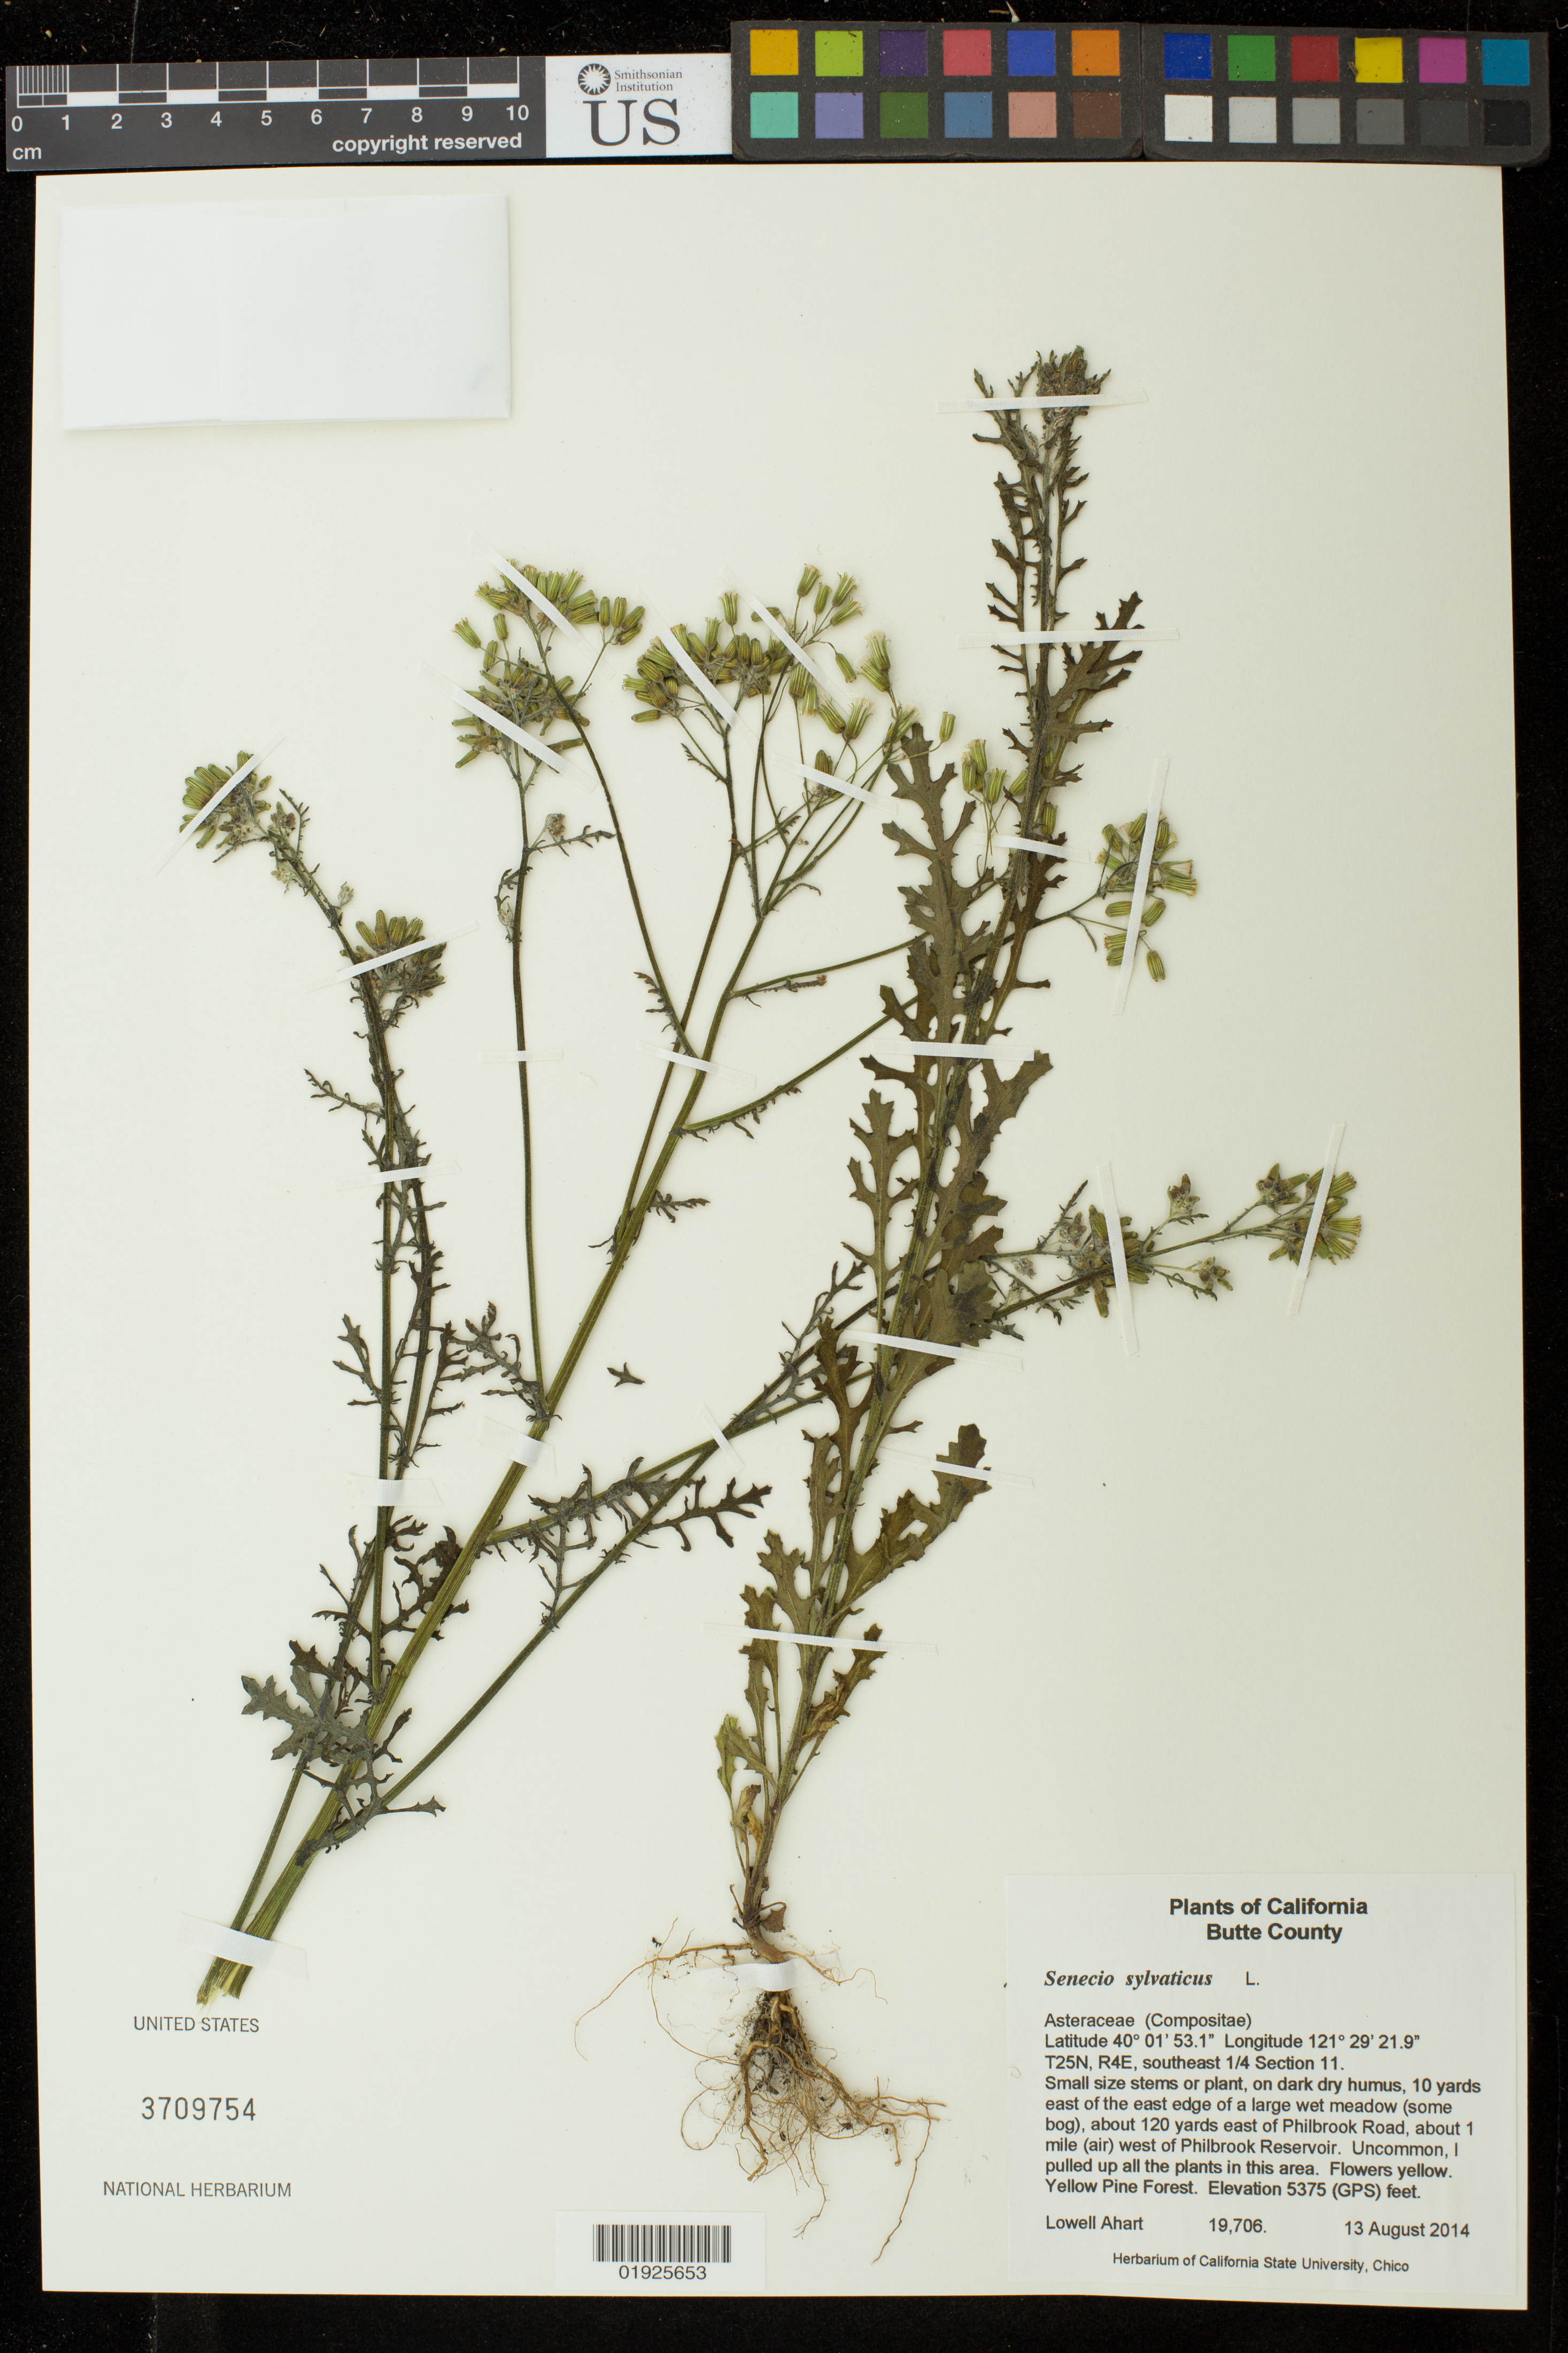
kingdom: Plantae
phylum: Tracheophyta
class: Magnoliopsida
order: Asterales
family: Asteraceae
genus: Senecio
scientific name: Senecio sylvaticus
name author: L.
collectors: L. Ahart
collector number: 19706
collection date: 2014-08-13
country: United States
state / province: California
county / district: Butte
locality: About 120 yards east of Philbrook Road, about 1 mile (air) west of Philbrook Reservoir.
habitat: On dark dry humus, 10 yards east of the east edge of a large wet meadow (some bog). Yellow pine forest.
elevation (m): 1638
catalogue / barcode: US 3709754